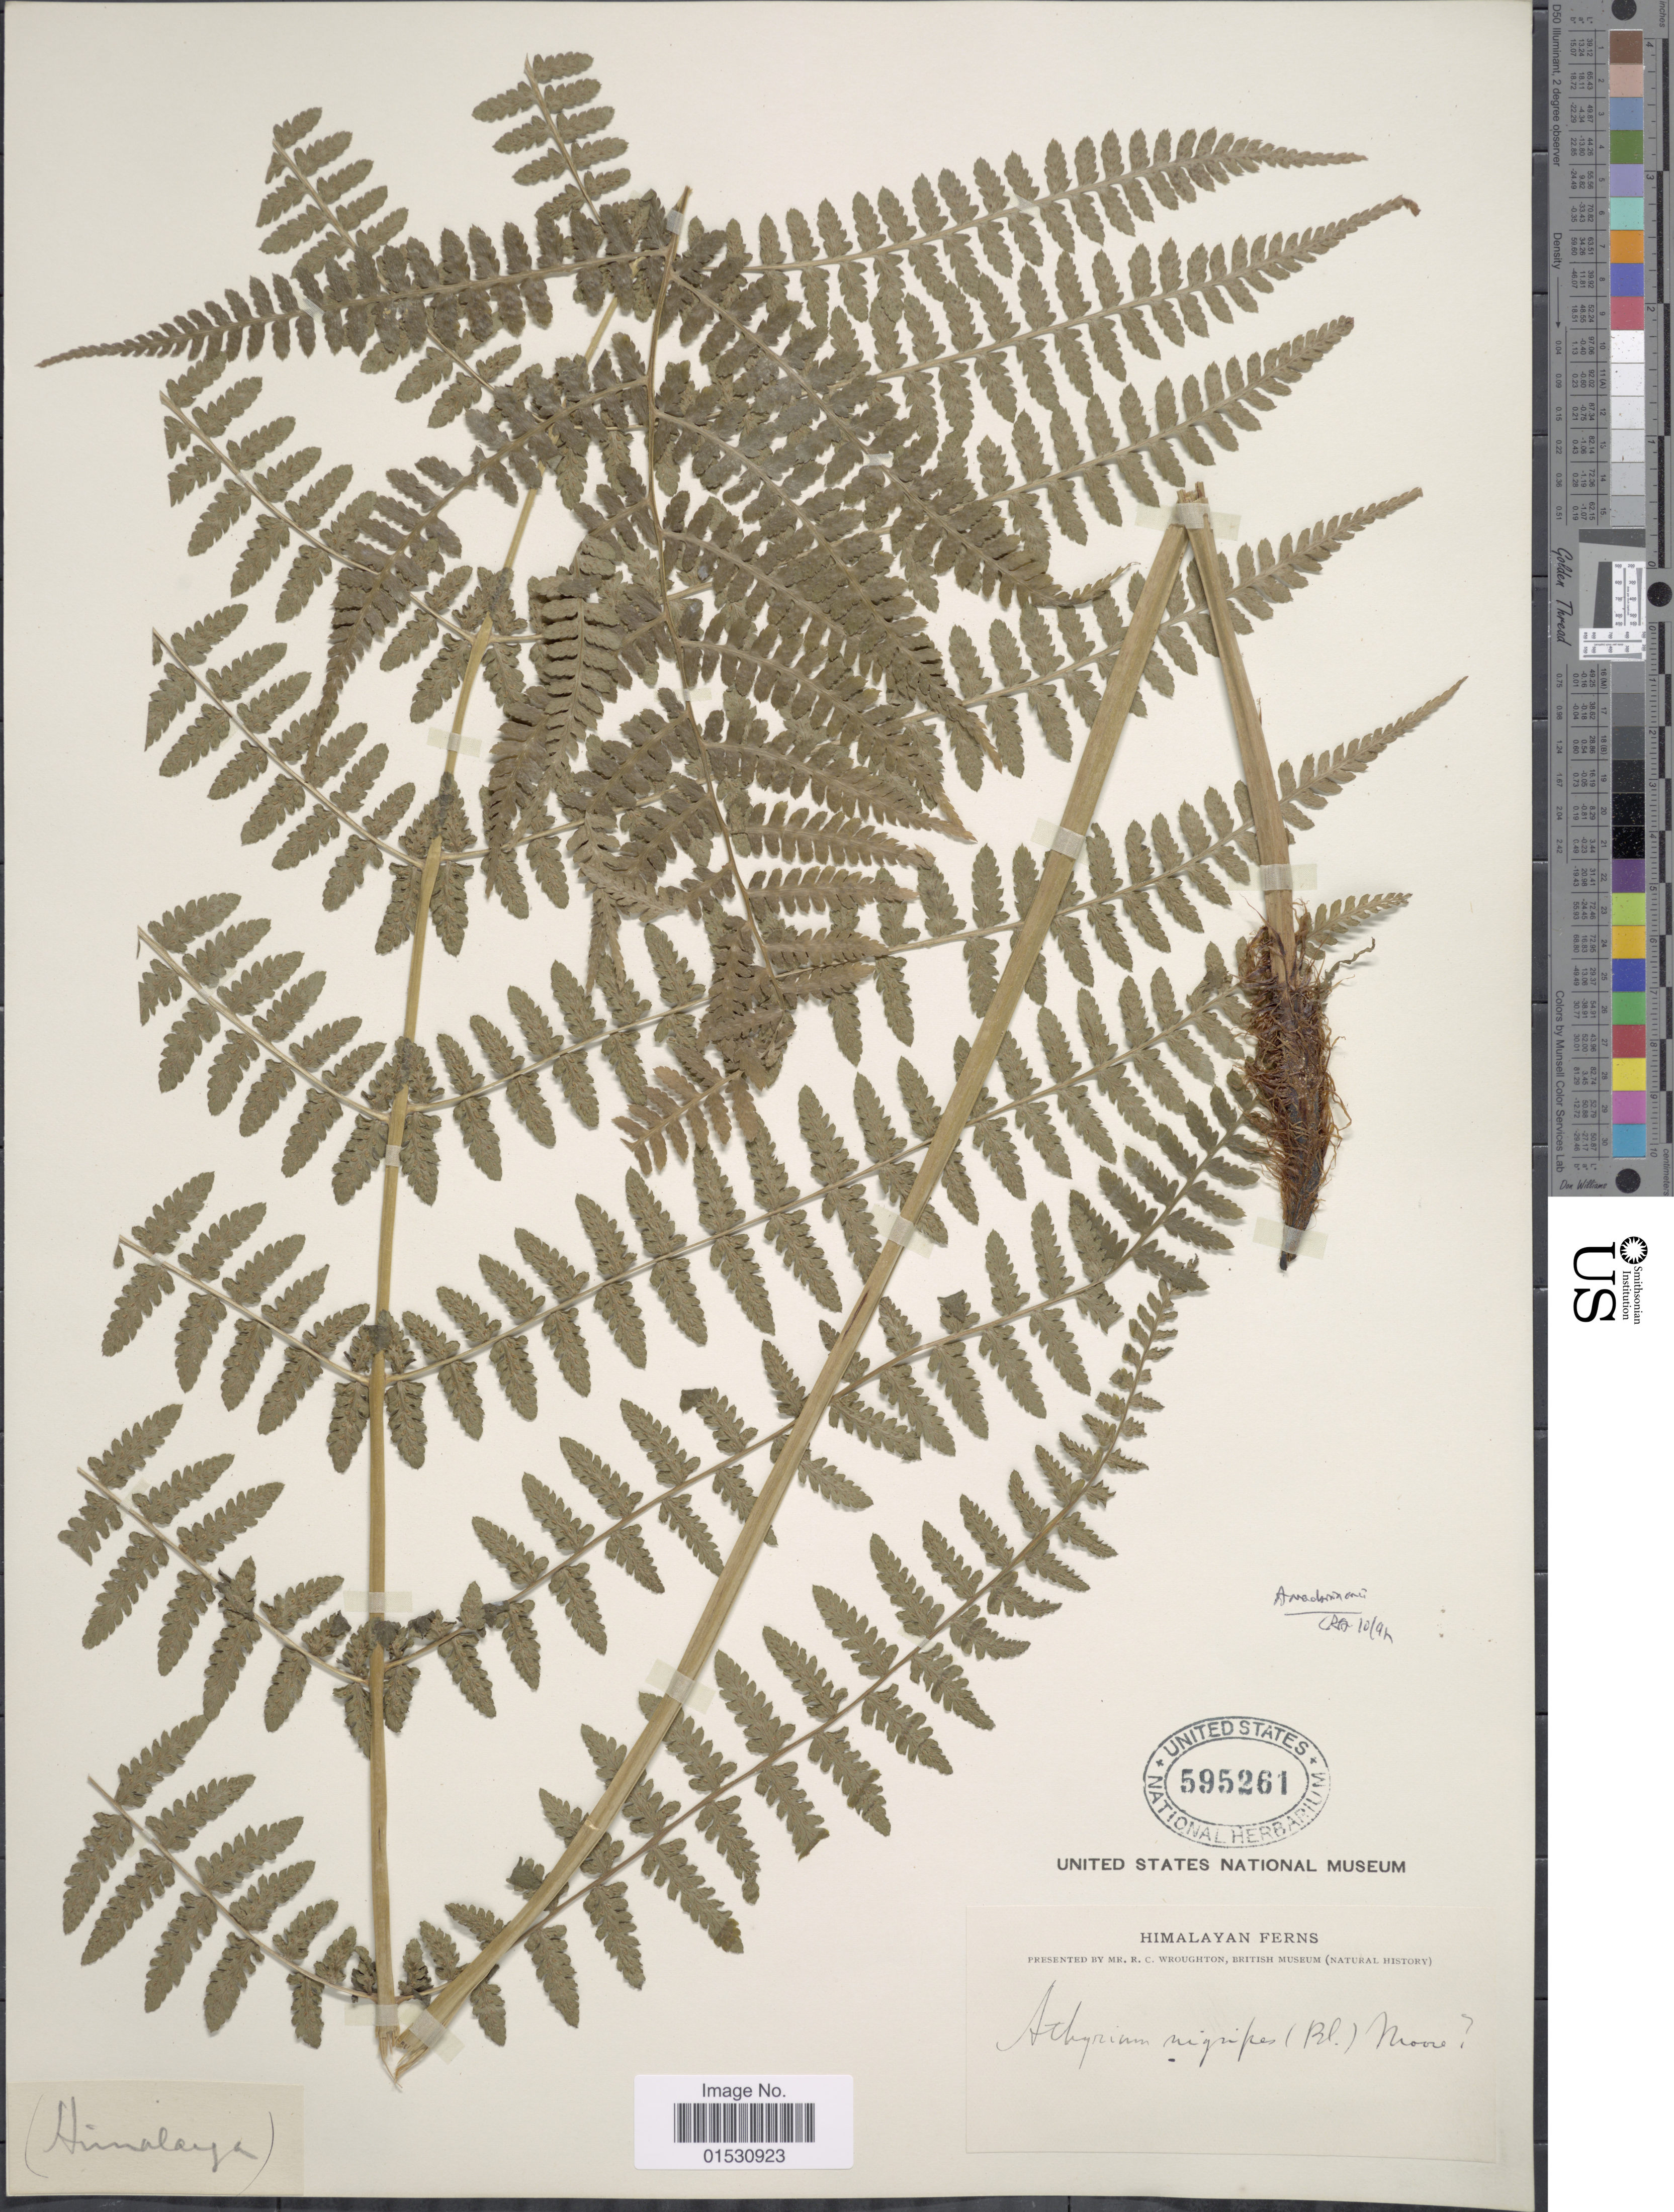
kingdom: Plantae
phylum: Tracheophyta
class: Polypodiopsida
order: Polypodiales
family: Athyriaceae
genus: Athyrium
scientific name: Athyrium nigripes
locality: Himalayan.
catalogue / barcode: US 595261